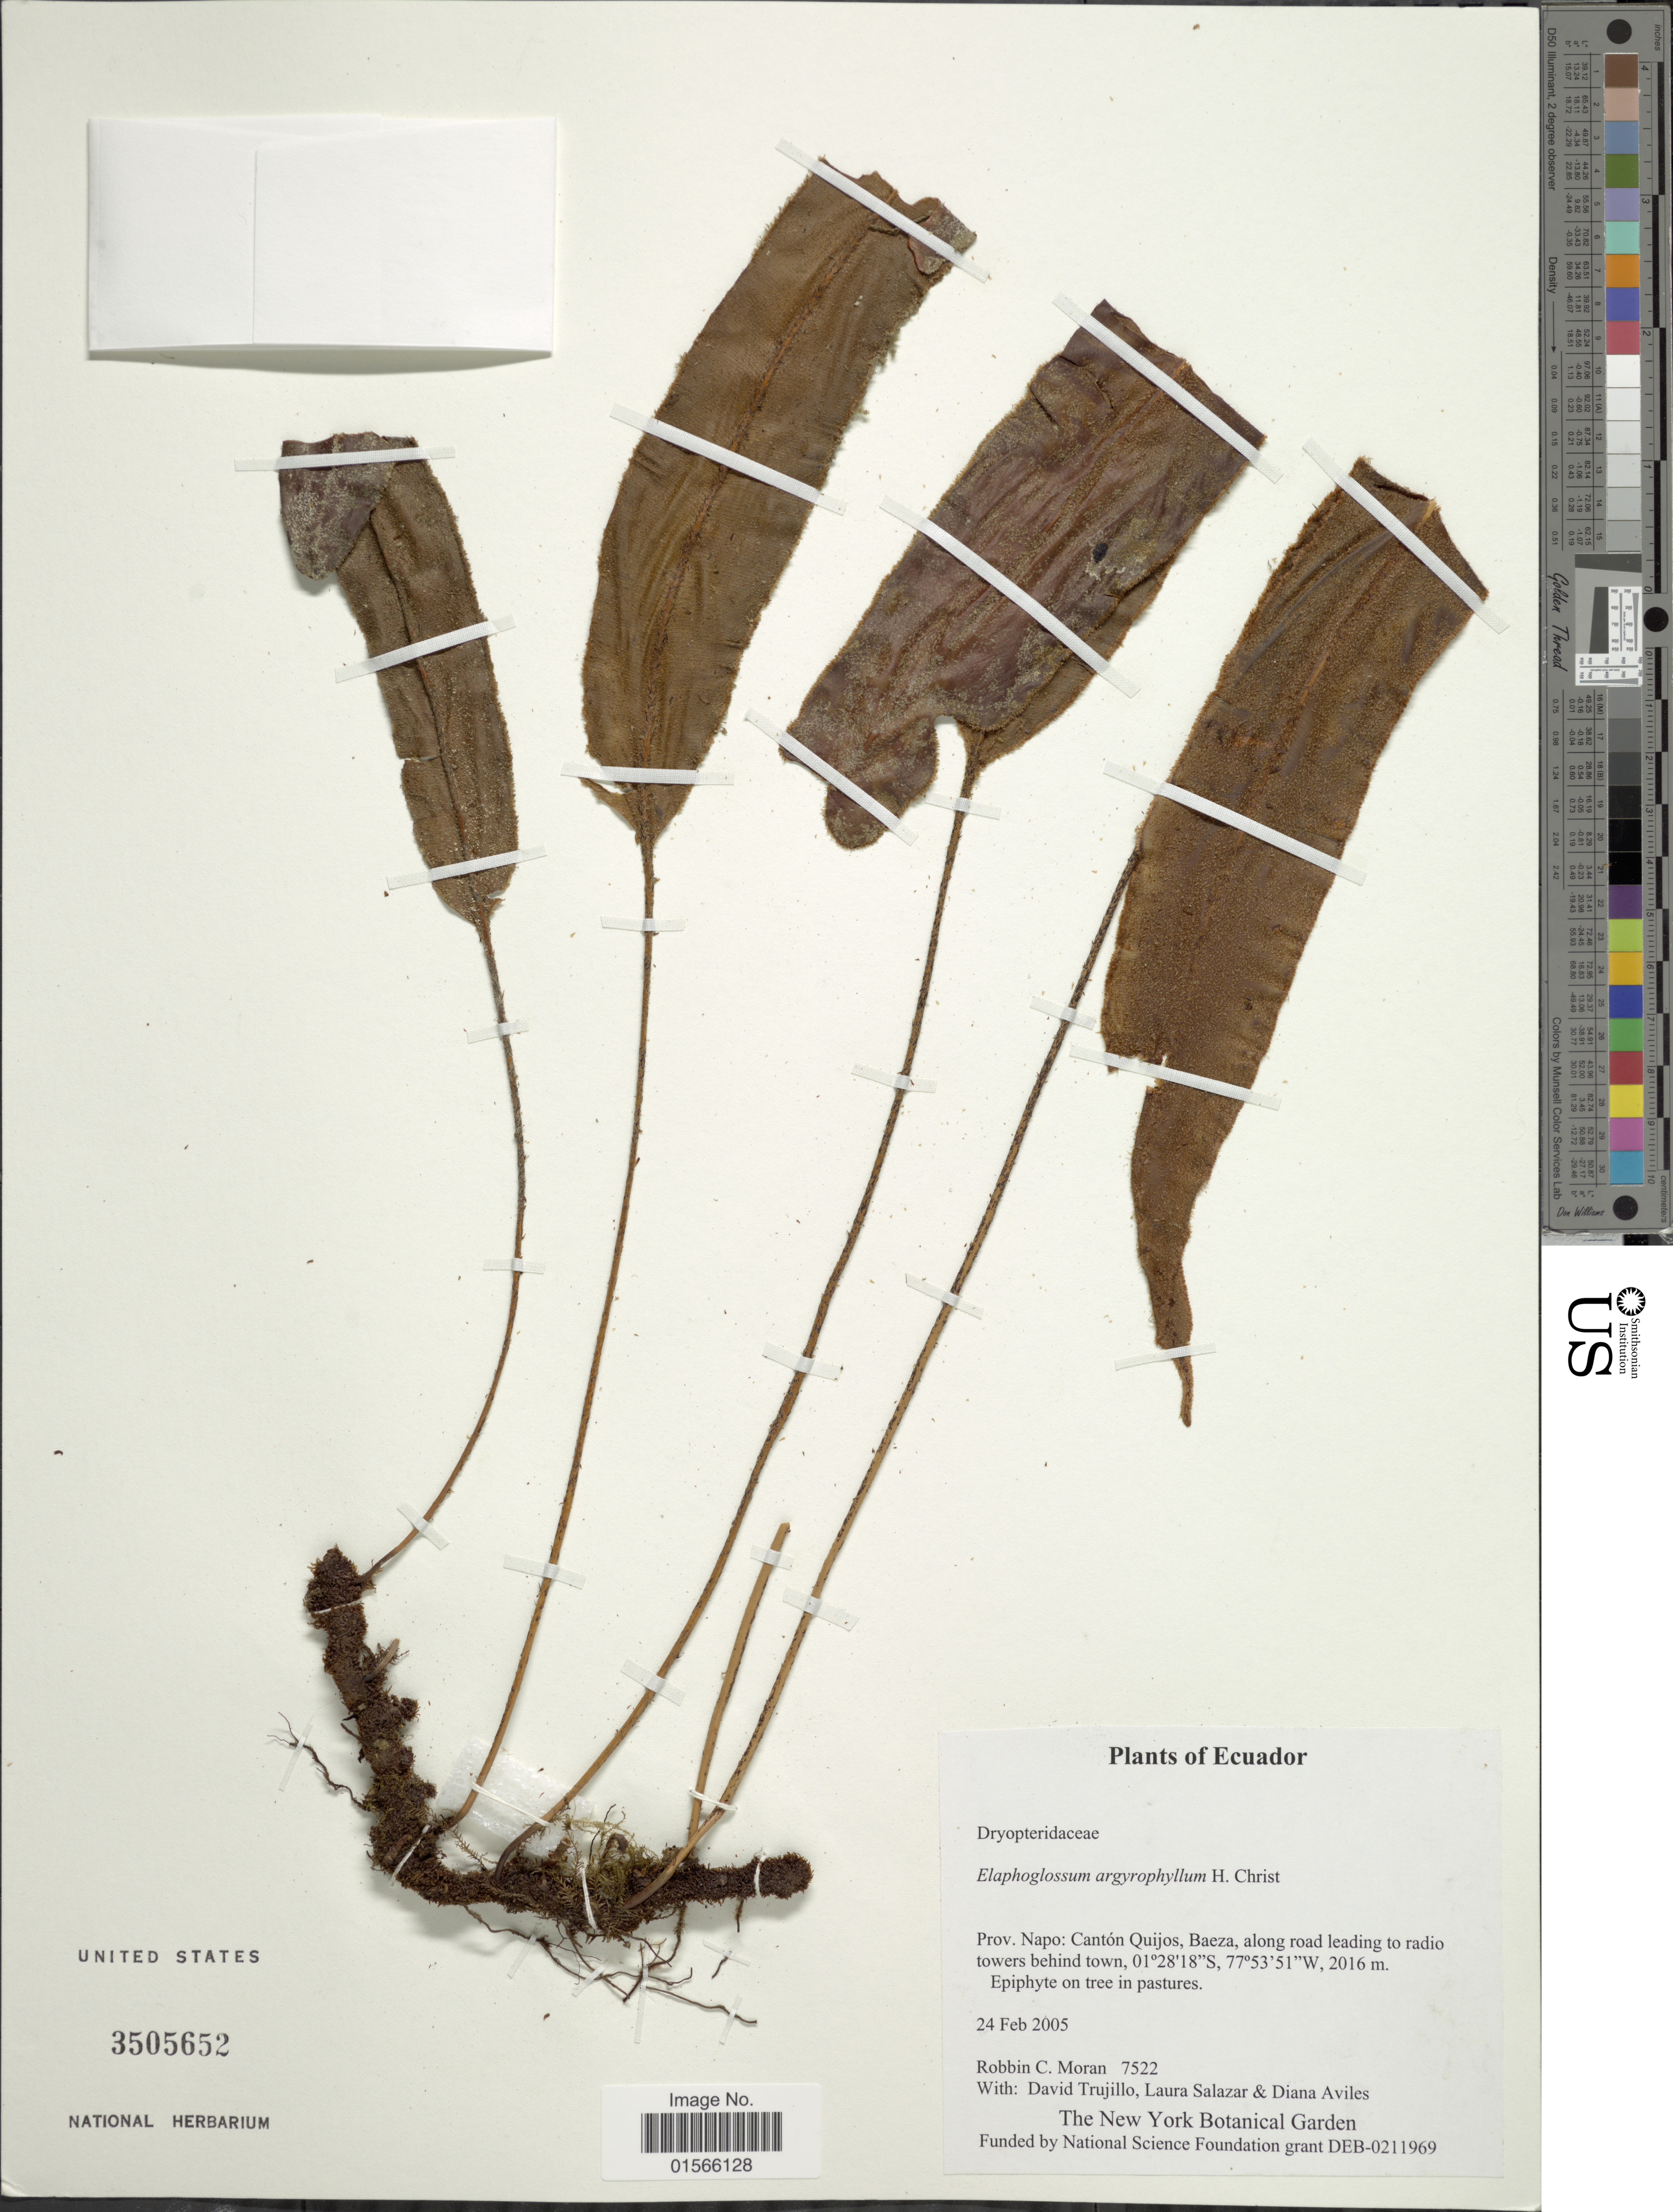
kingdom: Plantae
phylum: Tracheophyta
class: Polypodiopsida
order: Polypodiales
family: Dryopteridaceae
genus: Elaphoglossum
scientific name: Elaphoglossum argyrophyllum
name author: (Sodiro) Christ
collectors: R. C. Moran, D. Trujillo, L. Salazar & D. Aviles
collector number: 7522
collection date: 2005-02-24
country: Ecuador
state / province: Napo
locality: Cantón Quijos, Baeza, along road leading to radio towers behind town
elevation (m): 2016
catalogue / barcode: US 3505652